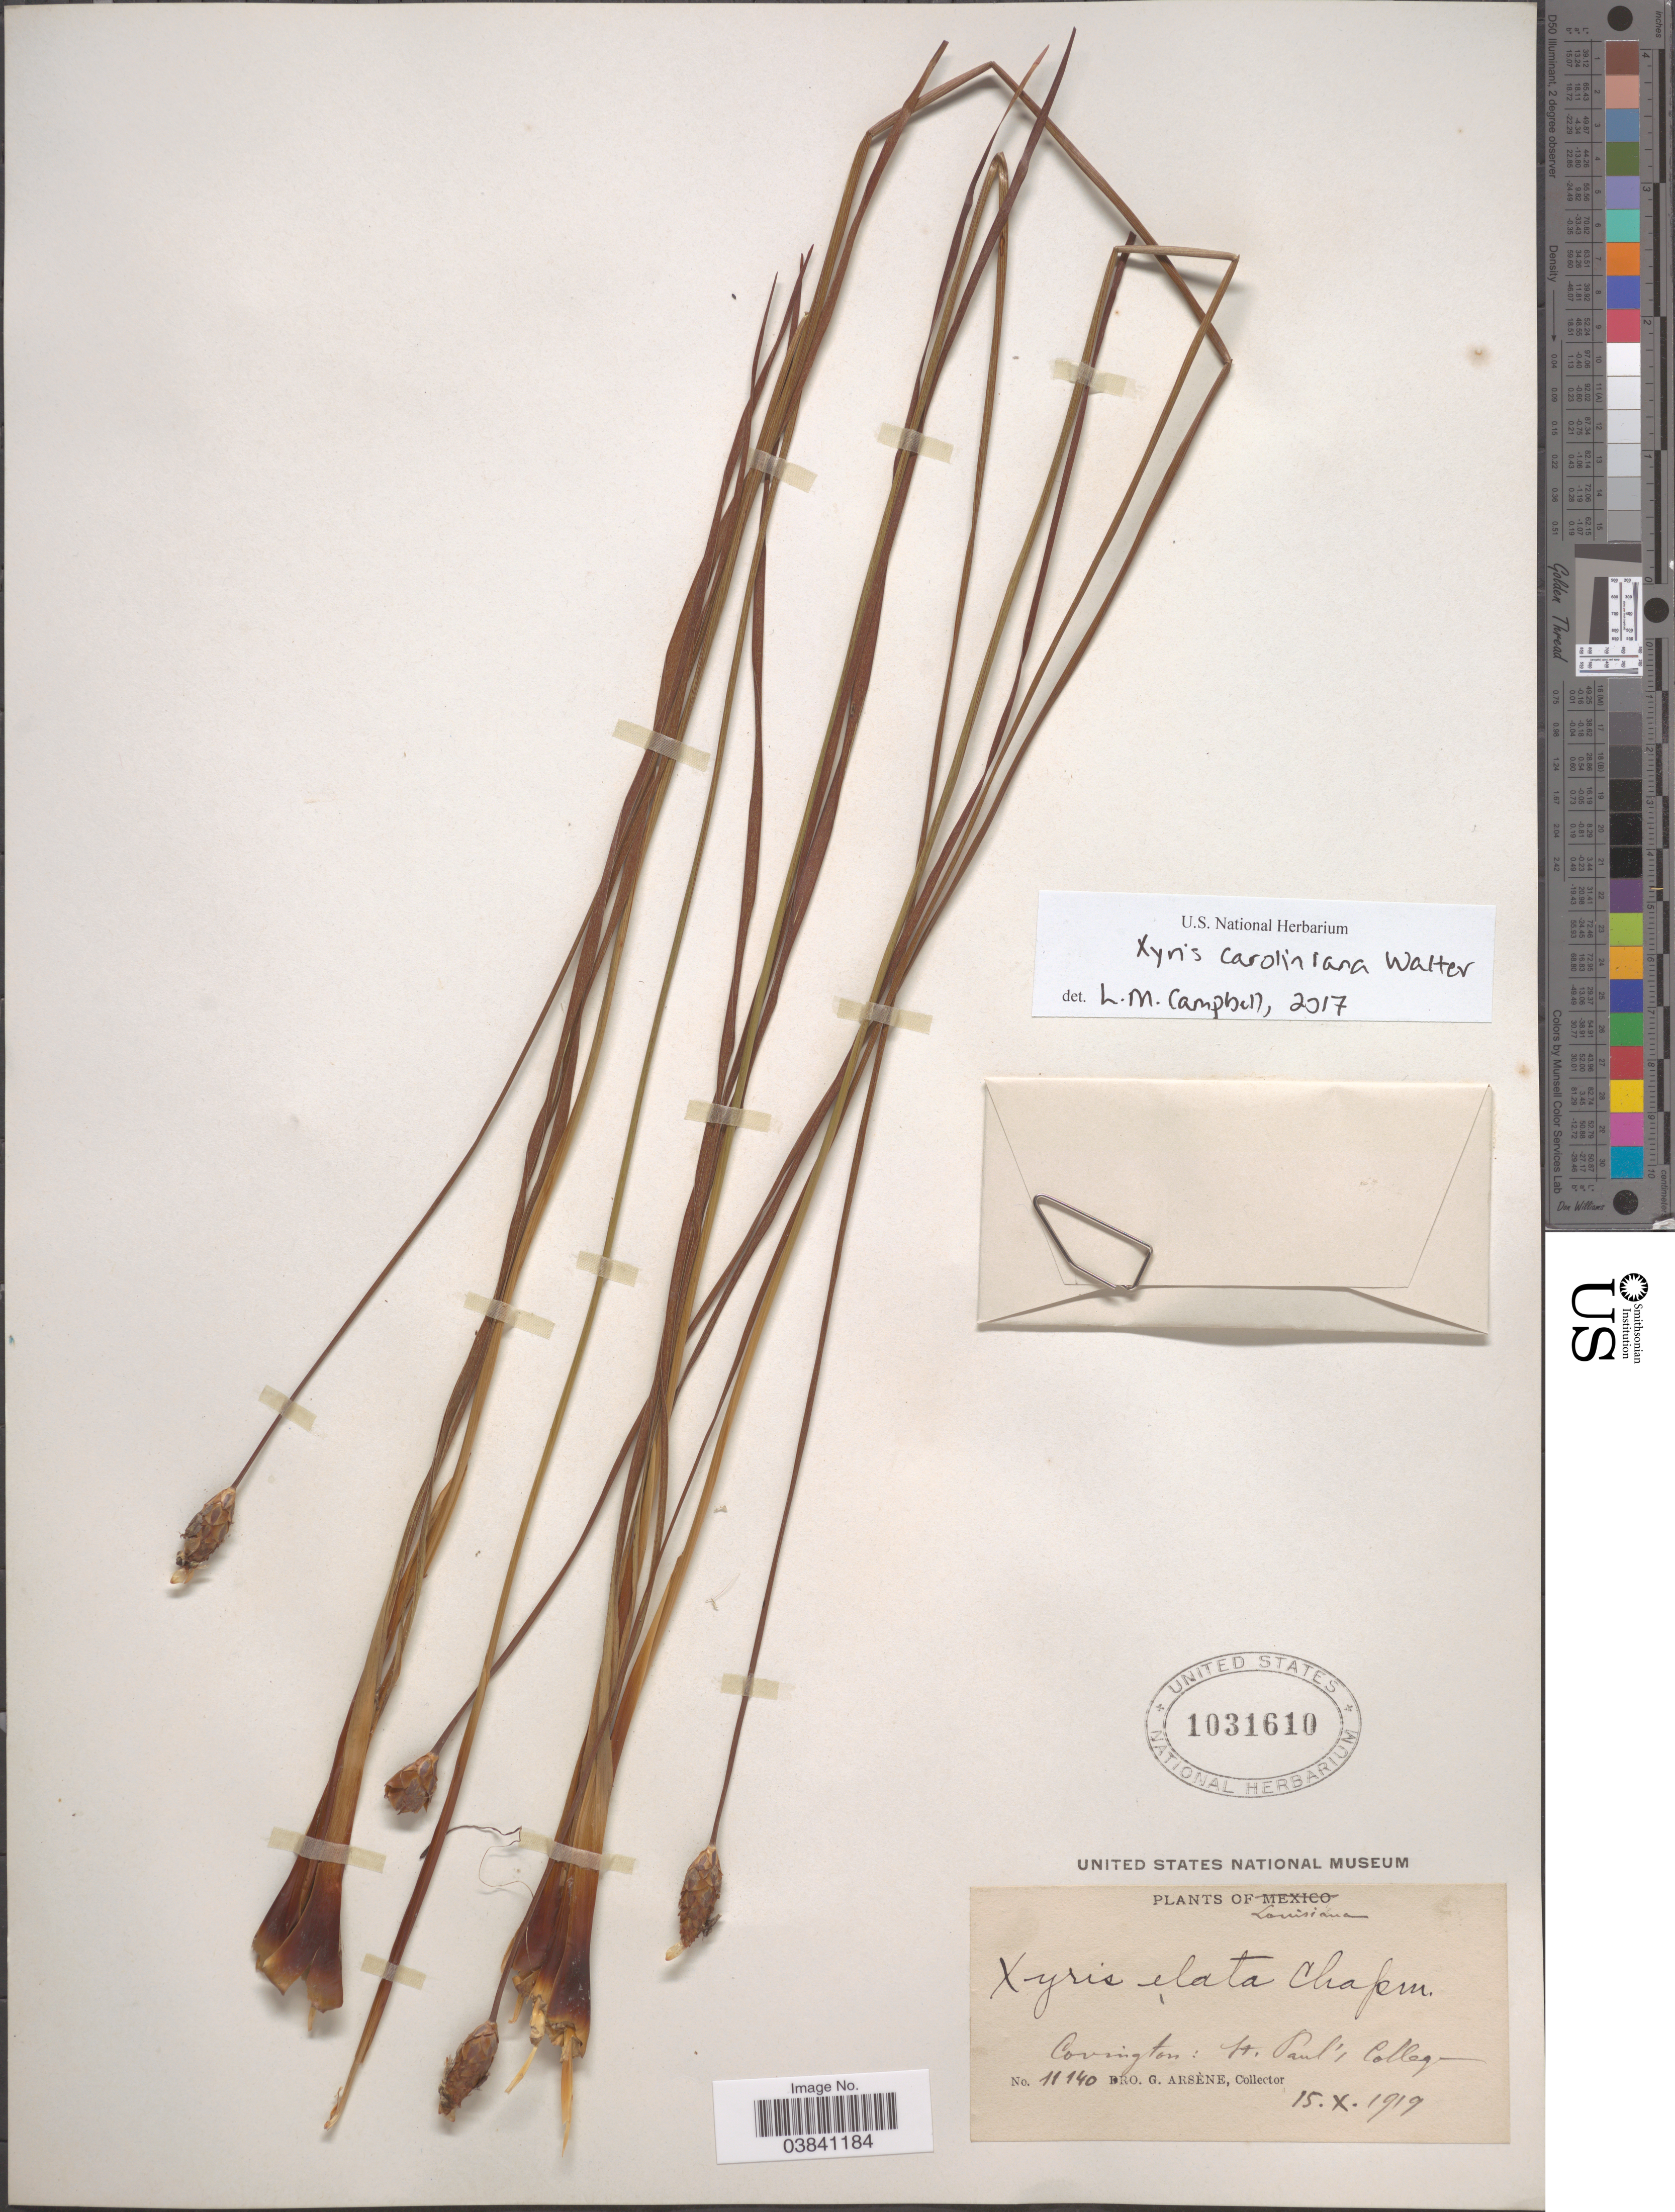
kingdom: Plantae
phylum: Tracheophyta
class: Liliopsida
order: Poales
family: Xyridaceae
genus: Xyris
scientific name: Xyris caroliniana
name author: Walter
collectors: Bro. G. Arsène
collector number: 11140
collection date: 1919-10-15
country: United States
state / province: Louisiana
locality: Covington: A. Paul's, College.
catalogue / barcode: US 1031610